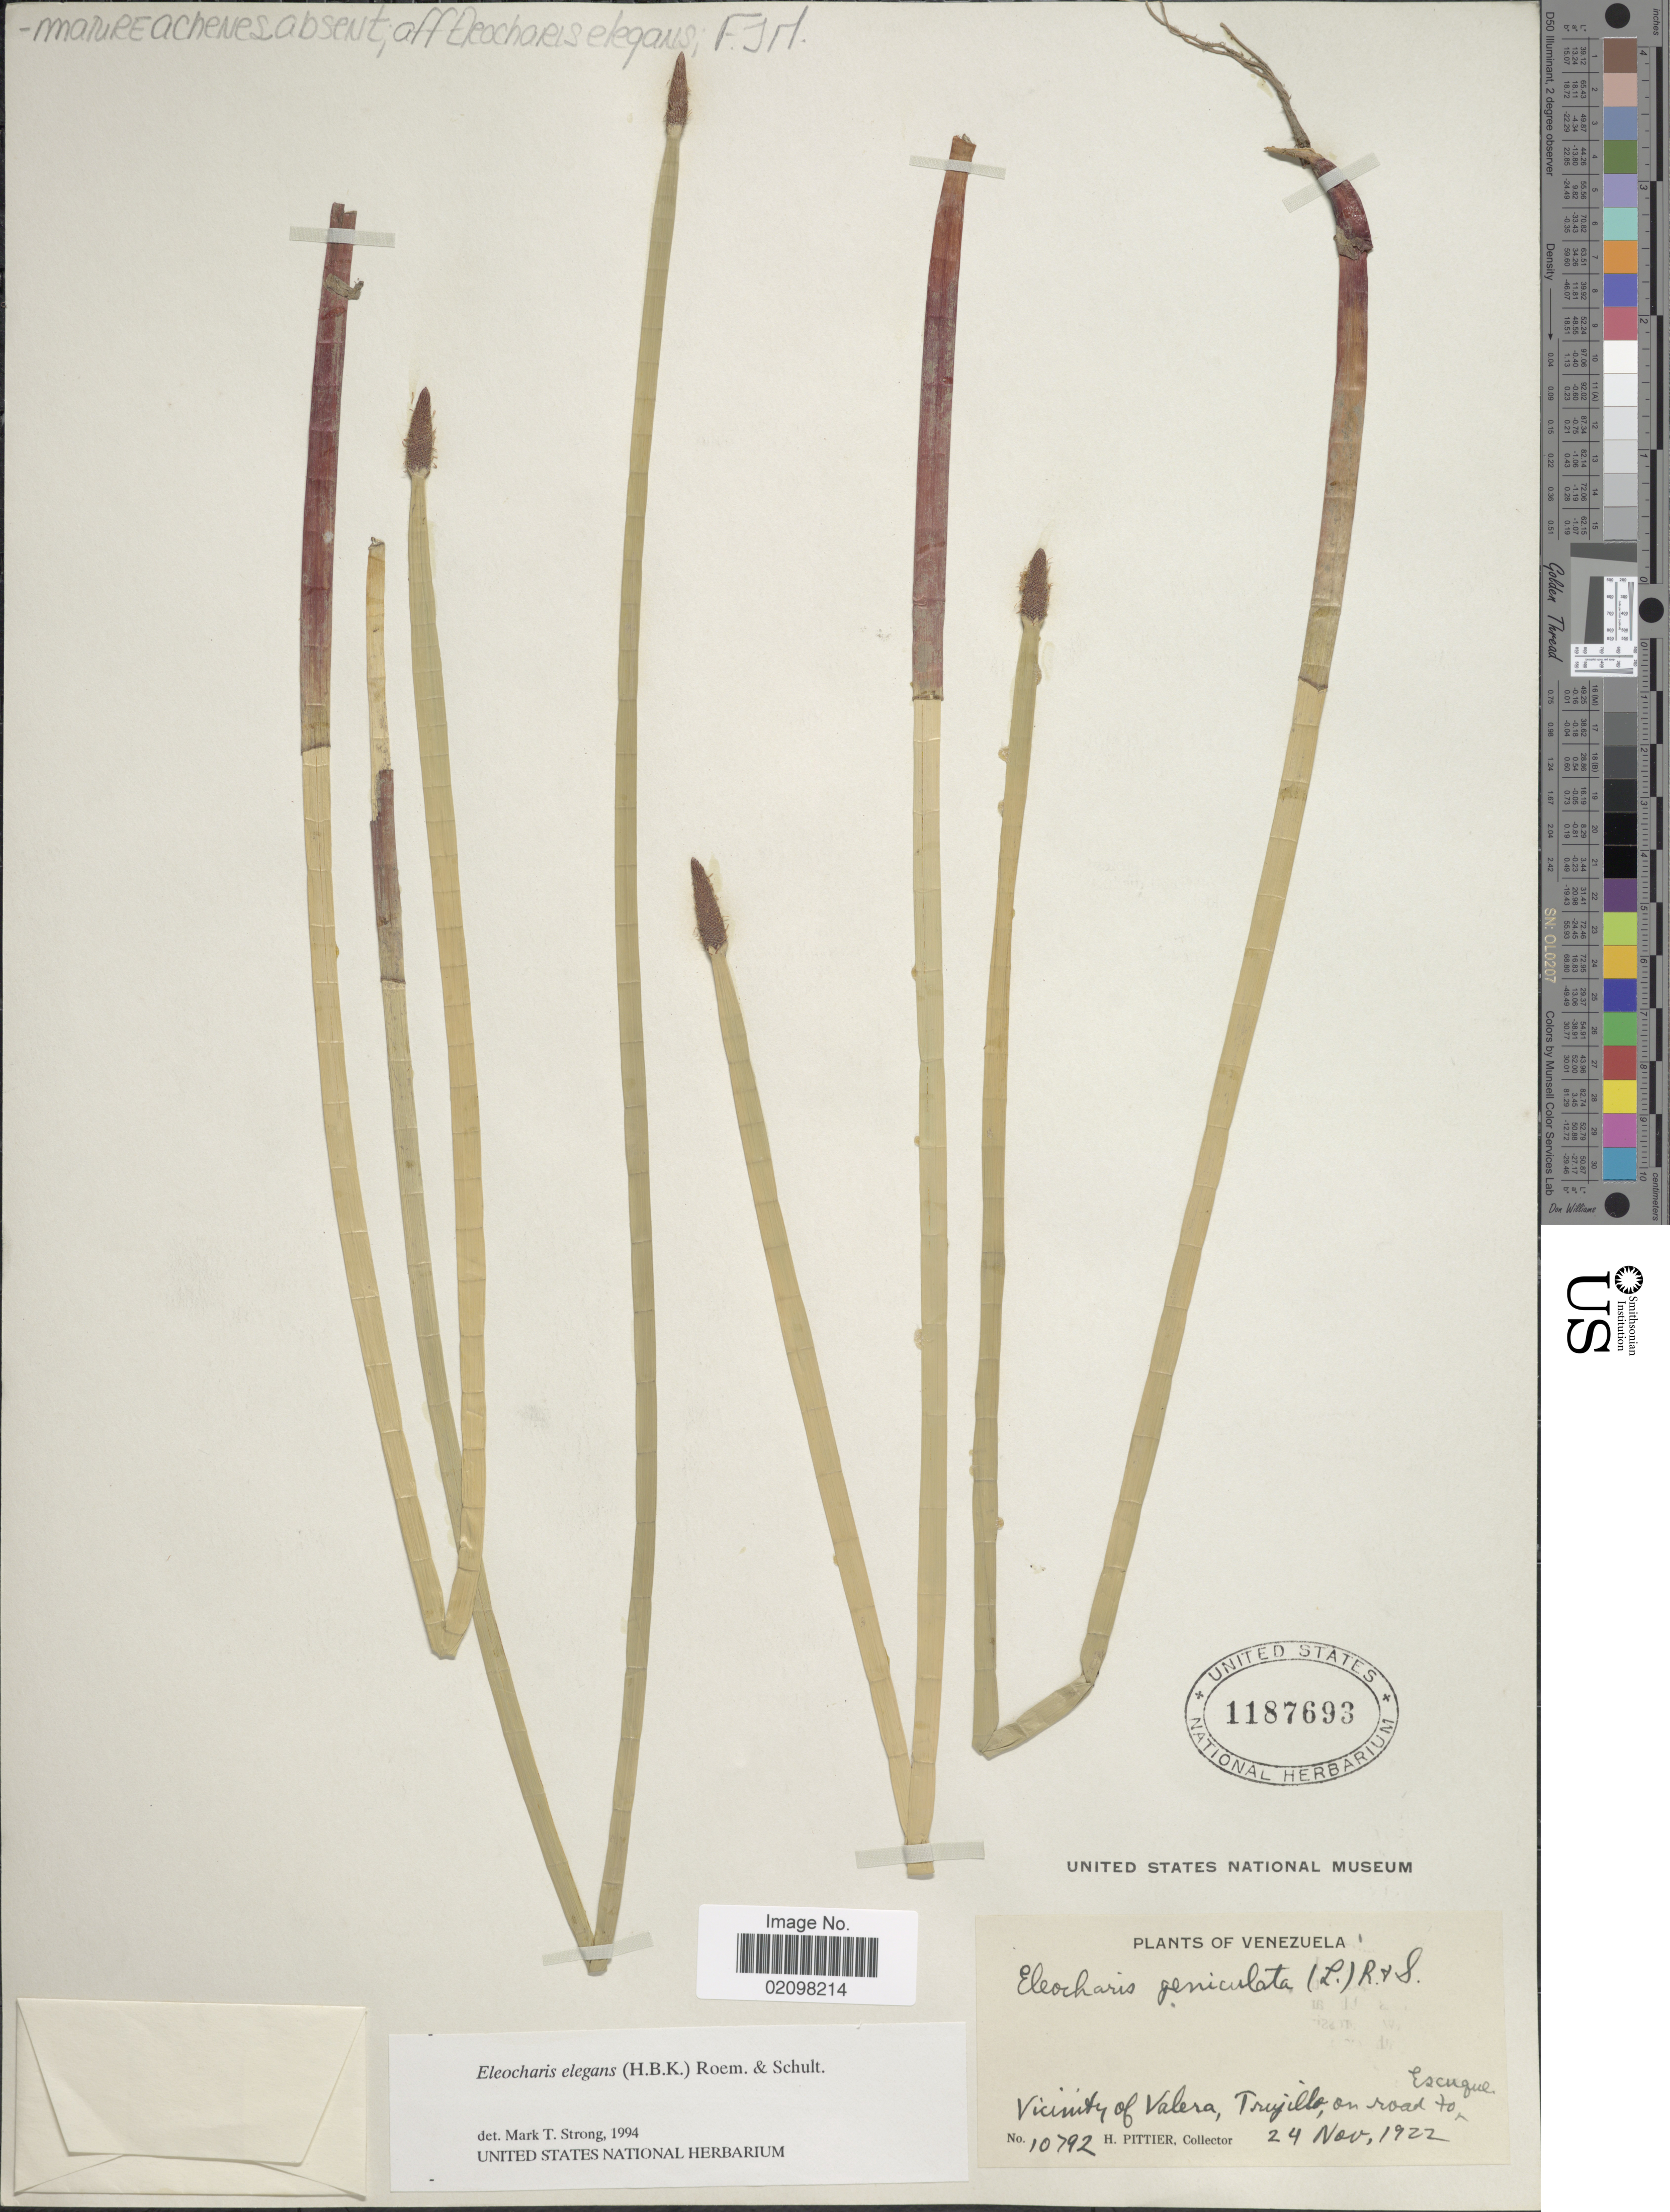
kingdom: Plantae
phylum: Tracheophyta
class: Liliopsida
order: Poales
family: Cyperaceae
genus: Eleocharis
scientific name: Eleocharis elegans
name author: (Kunth) Roem. & Schult.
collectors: H. F. Pittier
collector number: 10792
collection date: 1922-11-24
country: Venezuela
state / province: Trujillo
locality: Vicinity of Valera, on road to Escugue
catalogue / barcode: US 1187693